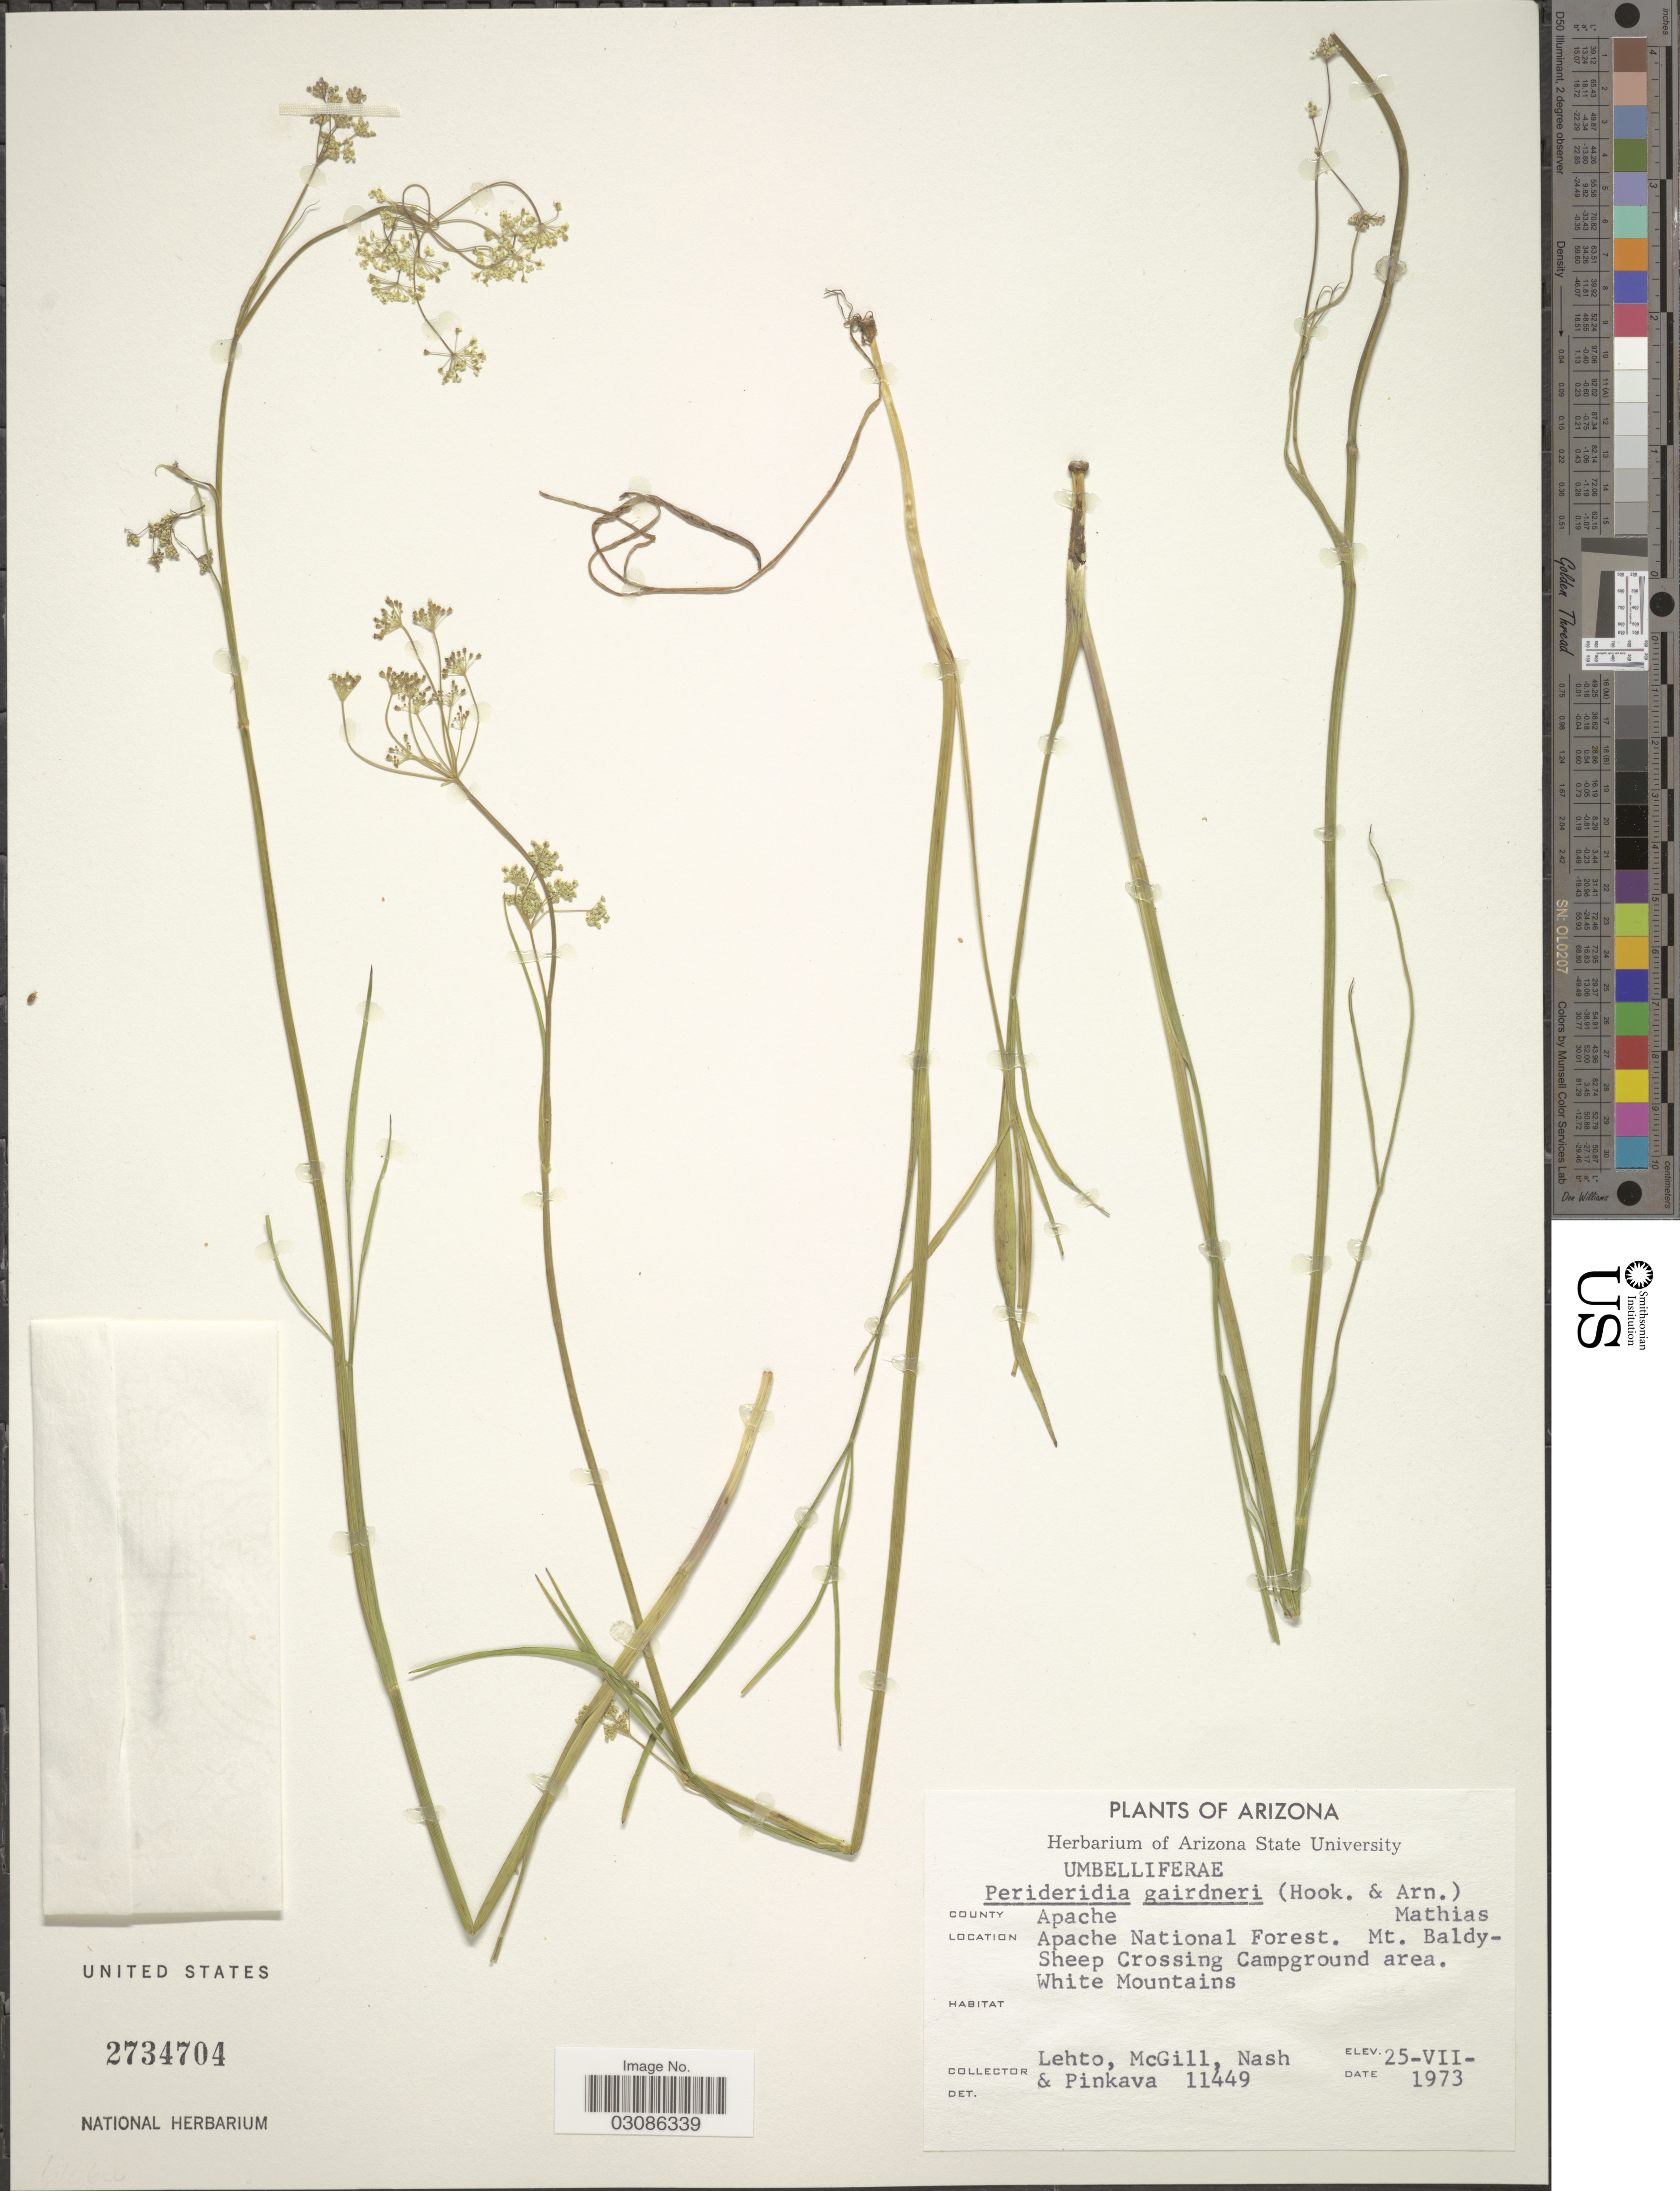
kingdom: Plantae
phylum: Tracheophyta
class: Magnoliopsida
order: Apiales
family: Apiaceae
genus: Perideridia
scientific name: Perideridia gairdneri subsp. gairdneri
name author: (Hook. & Arn.) Mathias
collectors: -. Lehto, -. McGill & -- Nash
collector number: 11449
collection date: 1973-07-25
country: United States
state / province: Arizona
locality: County Apache, Apache National Forest, Mt. Baldysheep Crossing Campground area, White Mountains.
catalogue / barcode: US 2734704